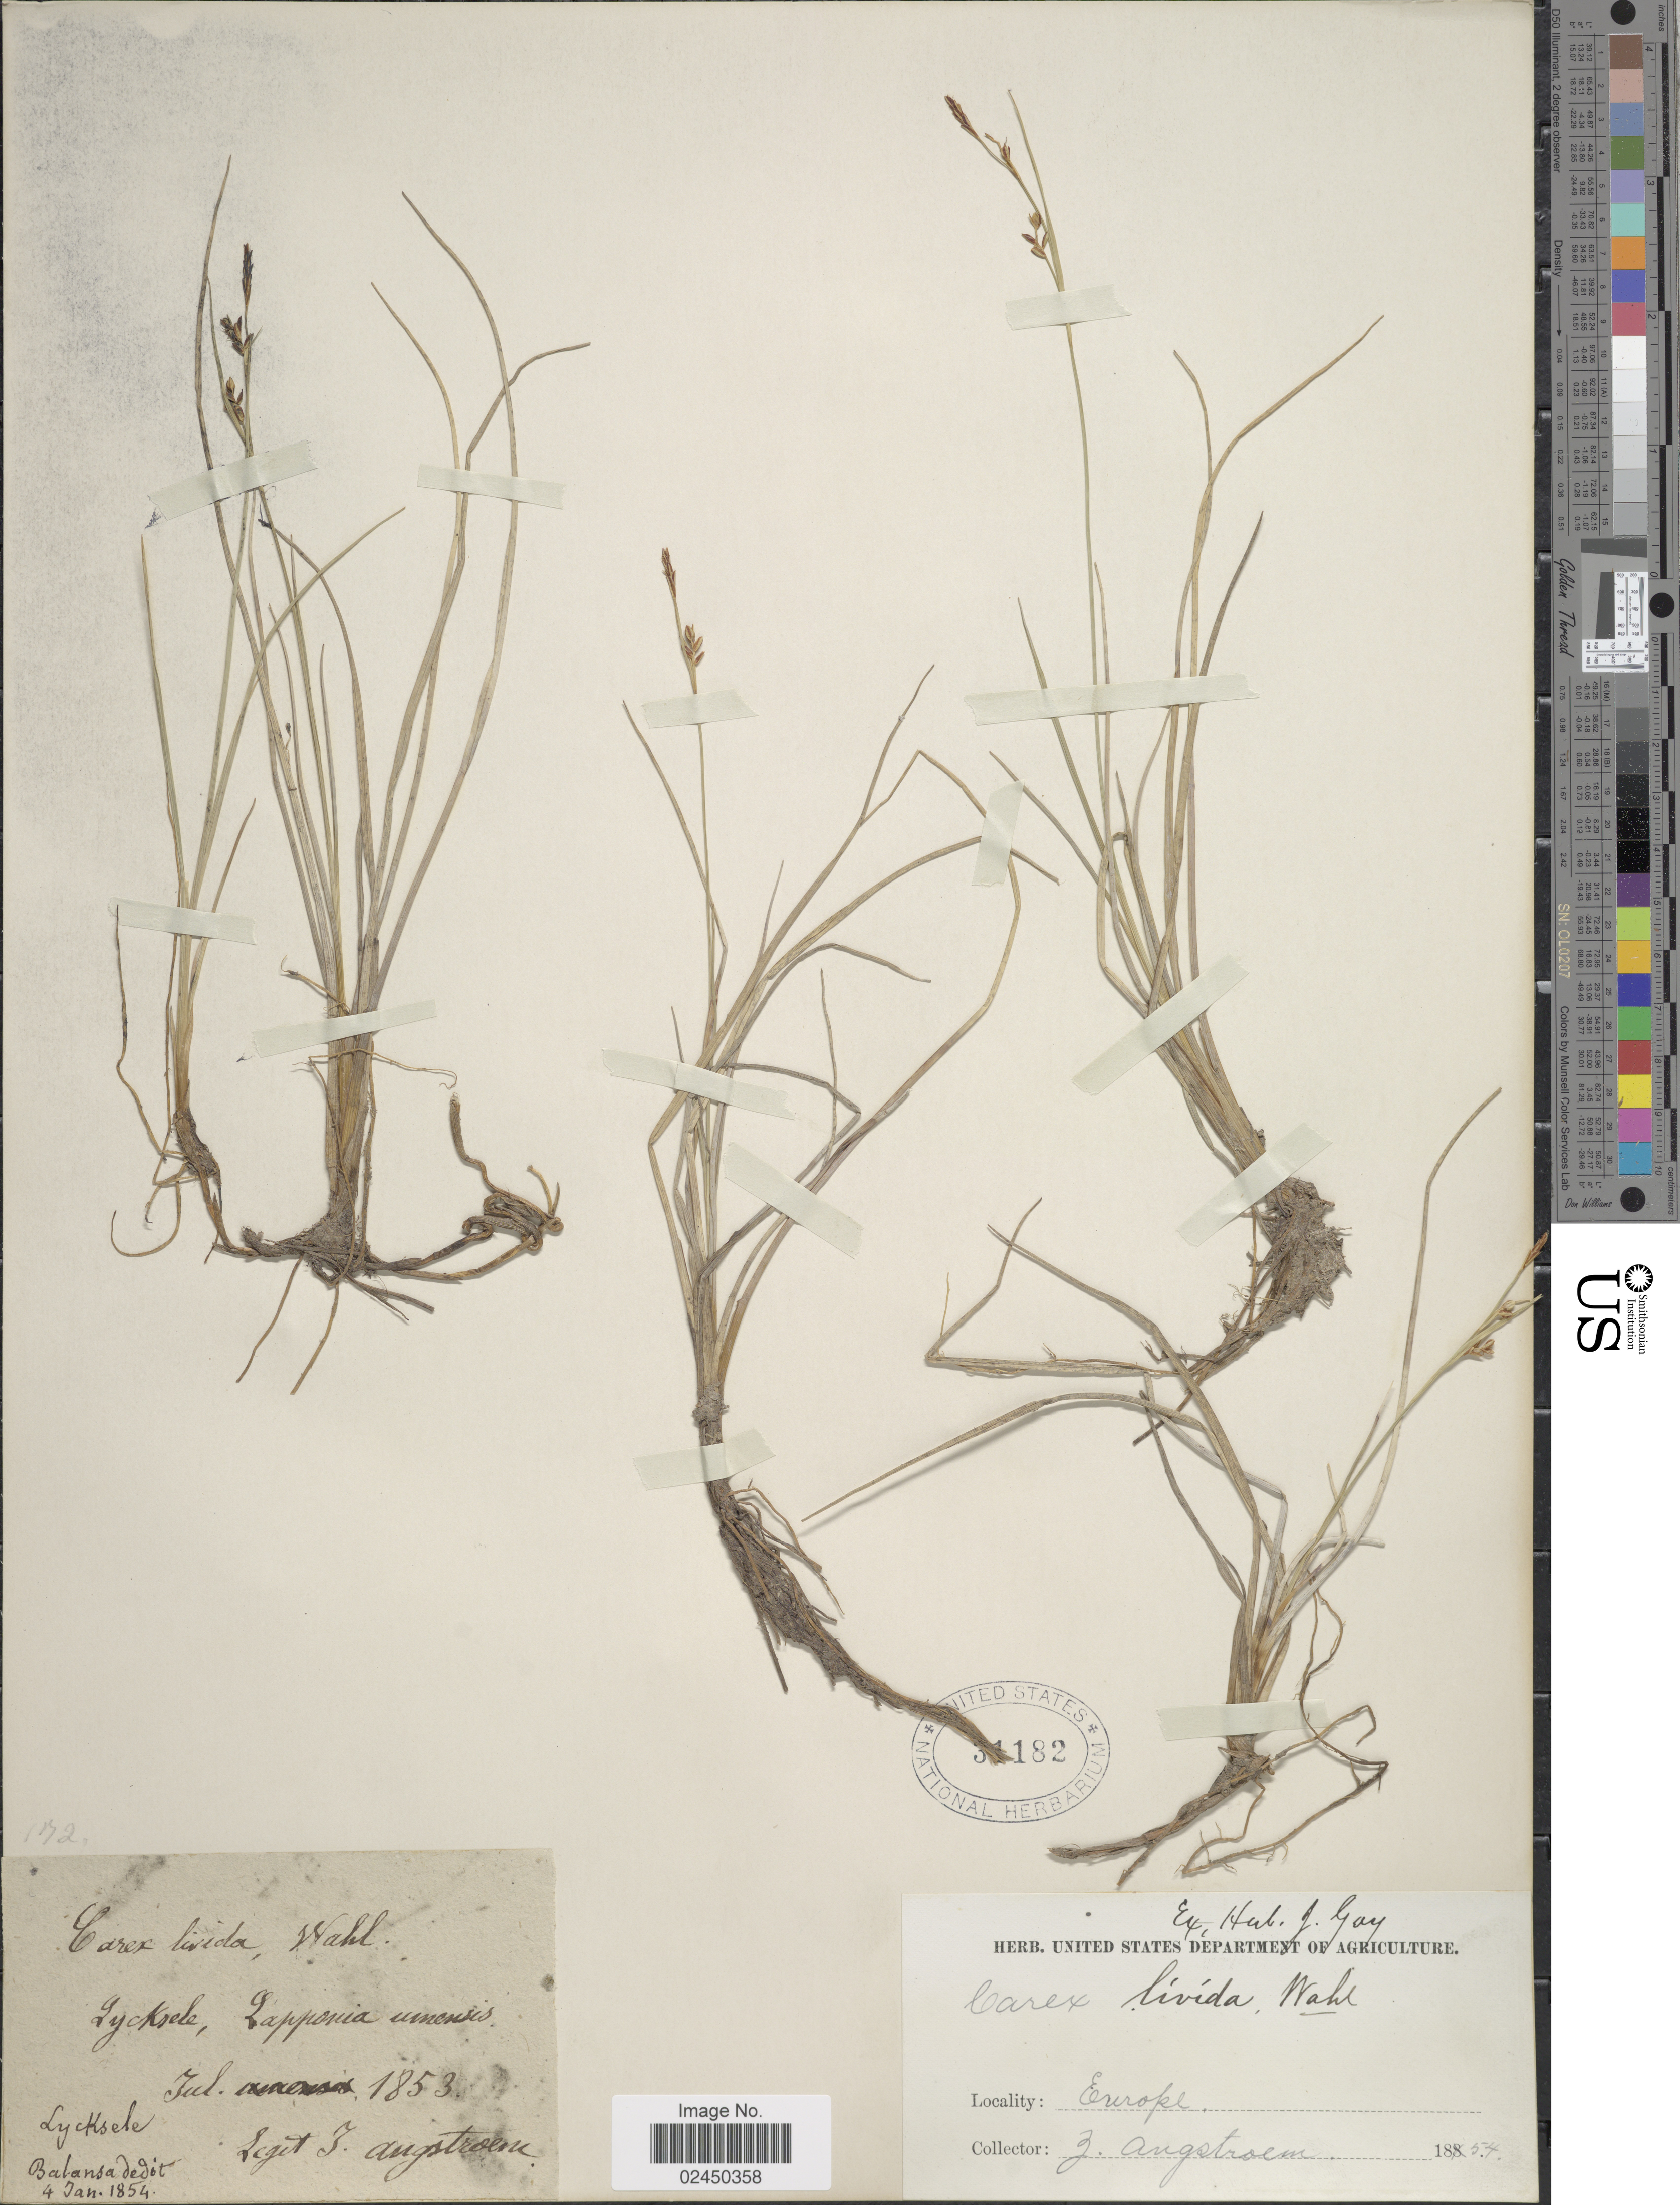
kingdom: Plantae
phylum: Tracheophyta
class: Liliopsida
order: Poales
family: Cyperaceae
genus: Carex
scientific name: Carex livida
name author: (Wahlenb.) Willd.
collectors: J. Ångstrom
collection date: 1853-07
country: Sweden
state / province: Västerbotten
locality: Lycksele, Lapponia umensis, Europe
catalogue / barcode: US 31182